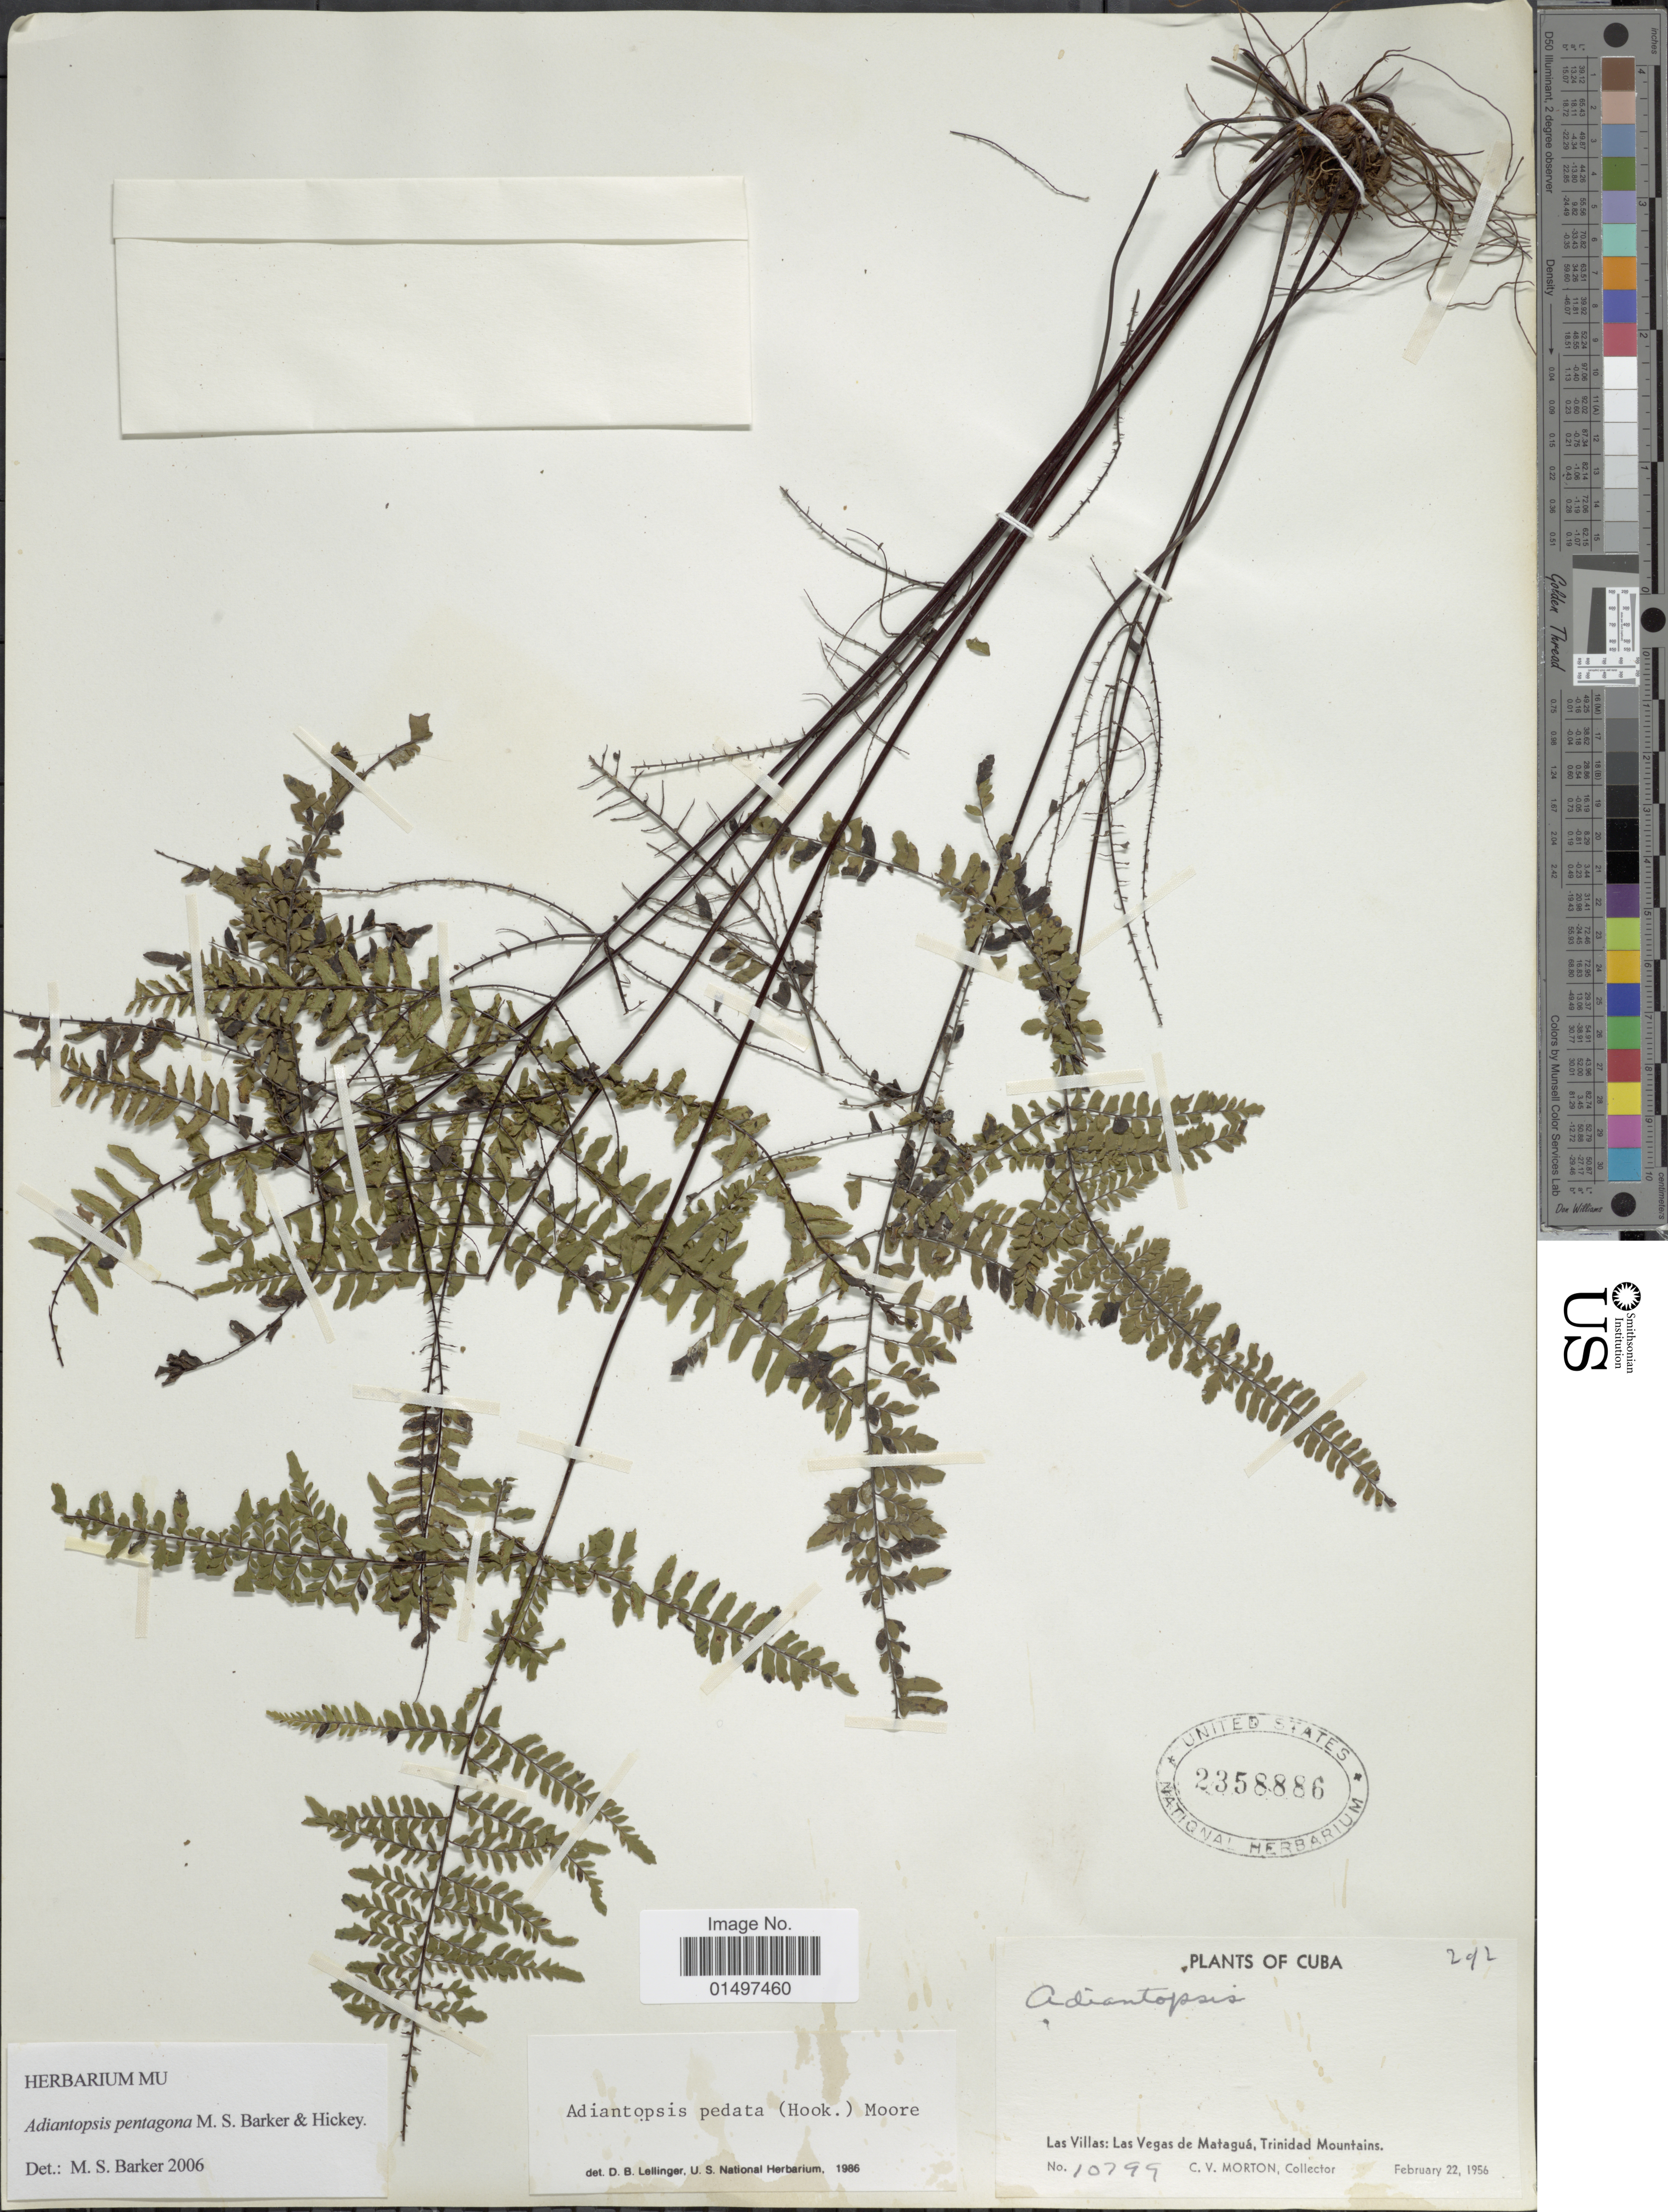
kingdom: Plantae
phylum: Tracheophyta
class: Polypodiopsida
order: Polypodiales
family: Pteridaceae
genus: Adiantopsis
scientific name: Adiantopsis pentagona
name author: M.S. Barker & Hickey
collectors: C. V. Morton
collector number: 10799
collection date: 1956-02-22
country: Cuba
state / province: Las Villas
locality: Las Vegas de Matagua, Trinidad Mountains.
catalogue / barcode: US 2358886